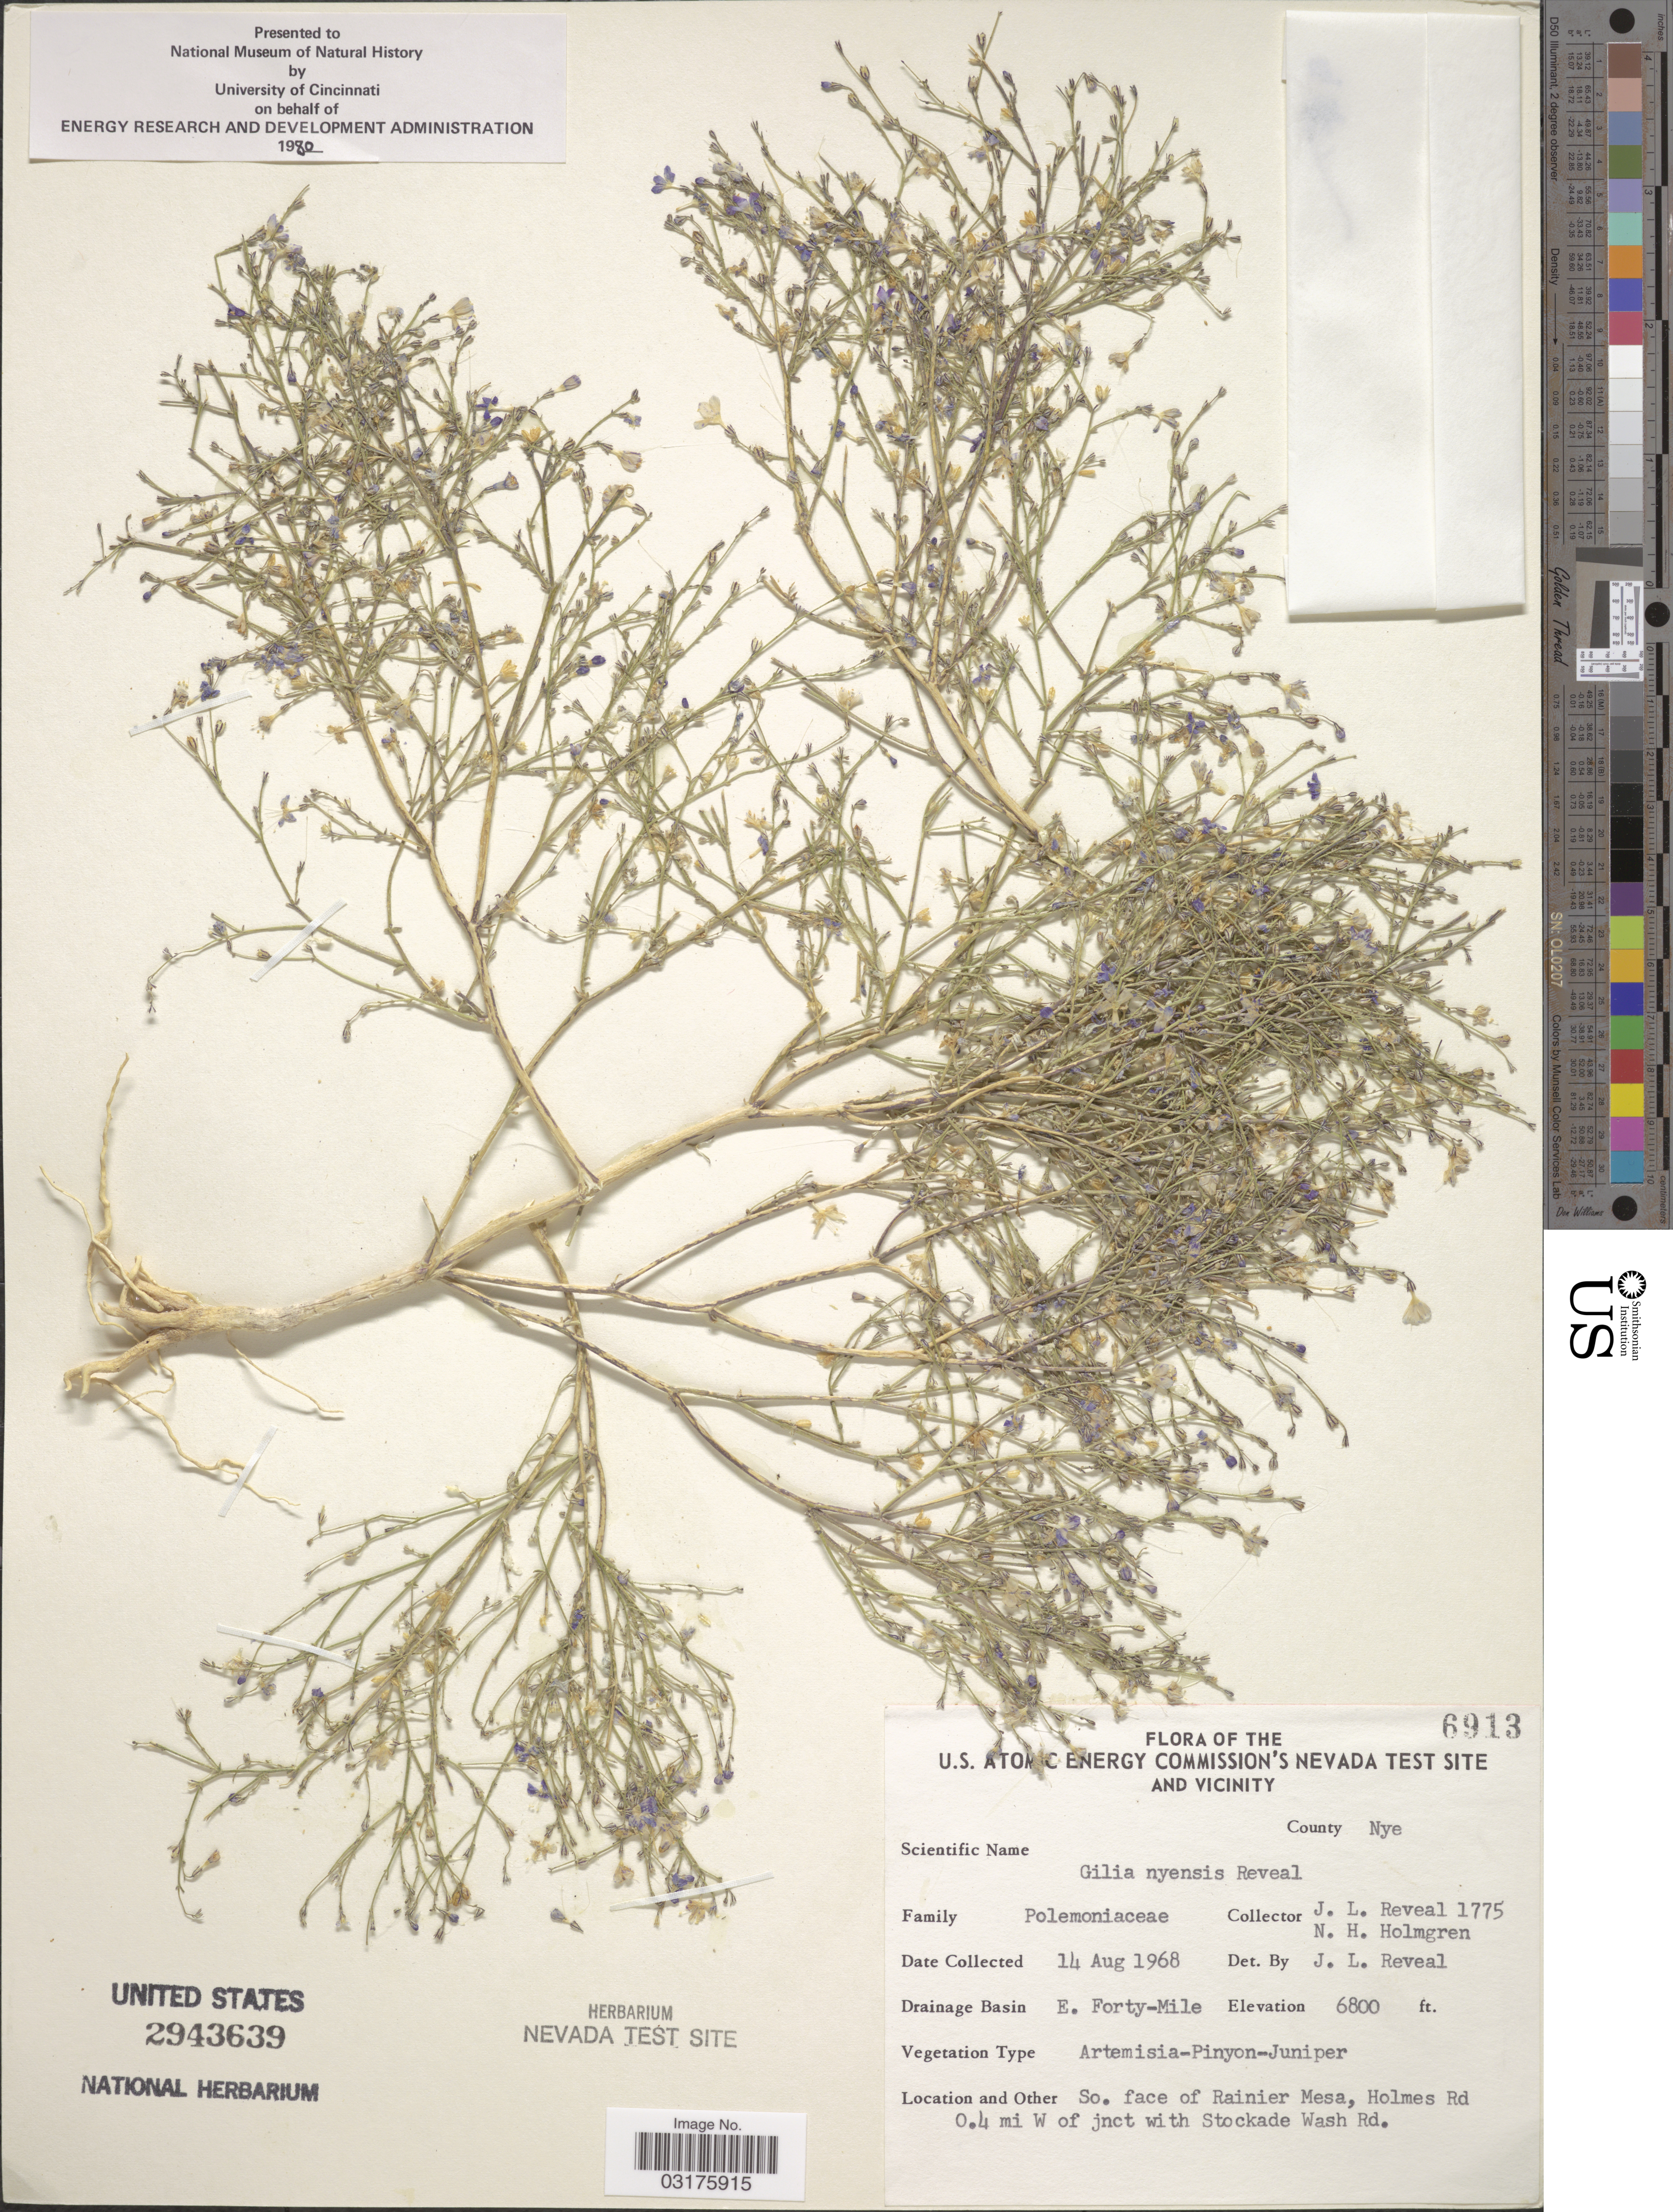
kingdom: Plantae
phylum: Tracheophyta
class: Magnoliopsida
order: Ericales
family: Polemoniaceae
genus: Aliciella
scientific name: Aliciella nyensis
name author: (Reveal) J.M. Porter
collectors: J. L. Reveal & N. H. Holmgren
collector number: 1775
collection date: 1968-08-14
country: United States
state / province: Nevada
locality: U.S. Atomic Energy Commission's Nevada Test Site and Vicinity, County Nye, Drainage Basin E. Forty-Mile, So. face of Rainier Mesa, Holmes Rd 0.4 mi W of jnct with Stockade Wash Rd.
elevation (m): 2073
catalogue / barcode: US 2943639